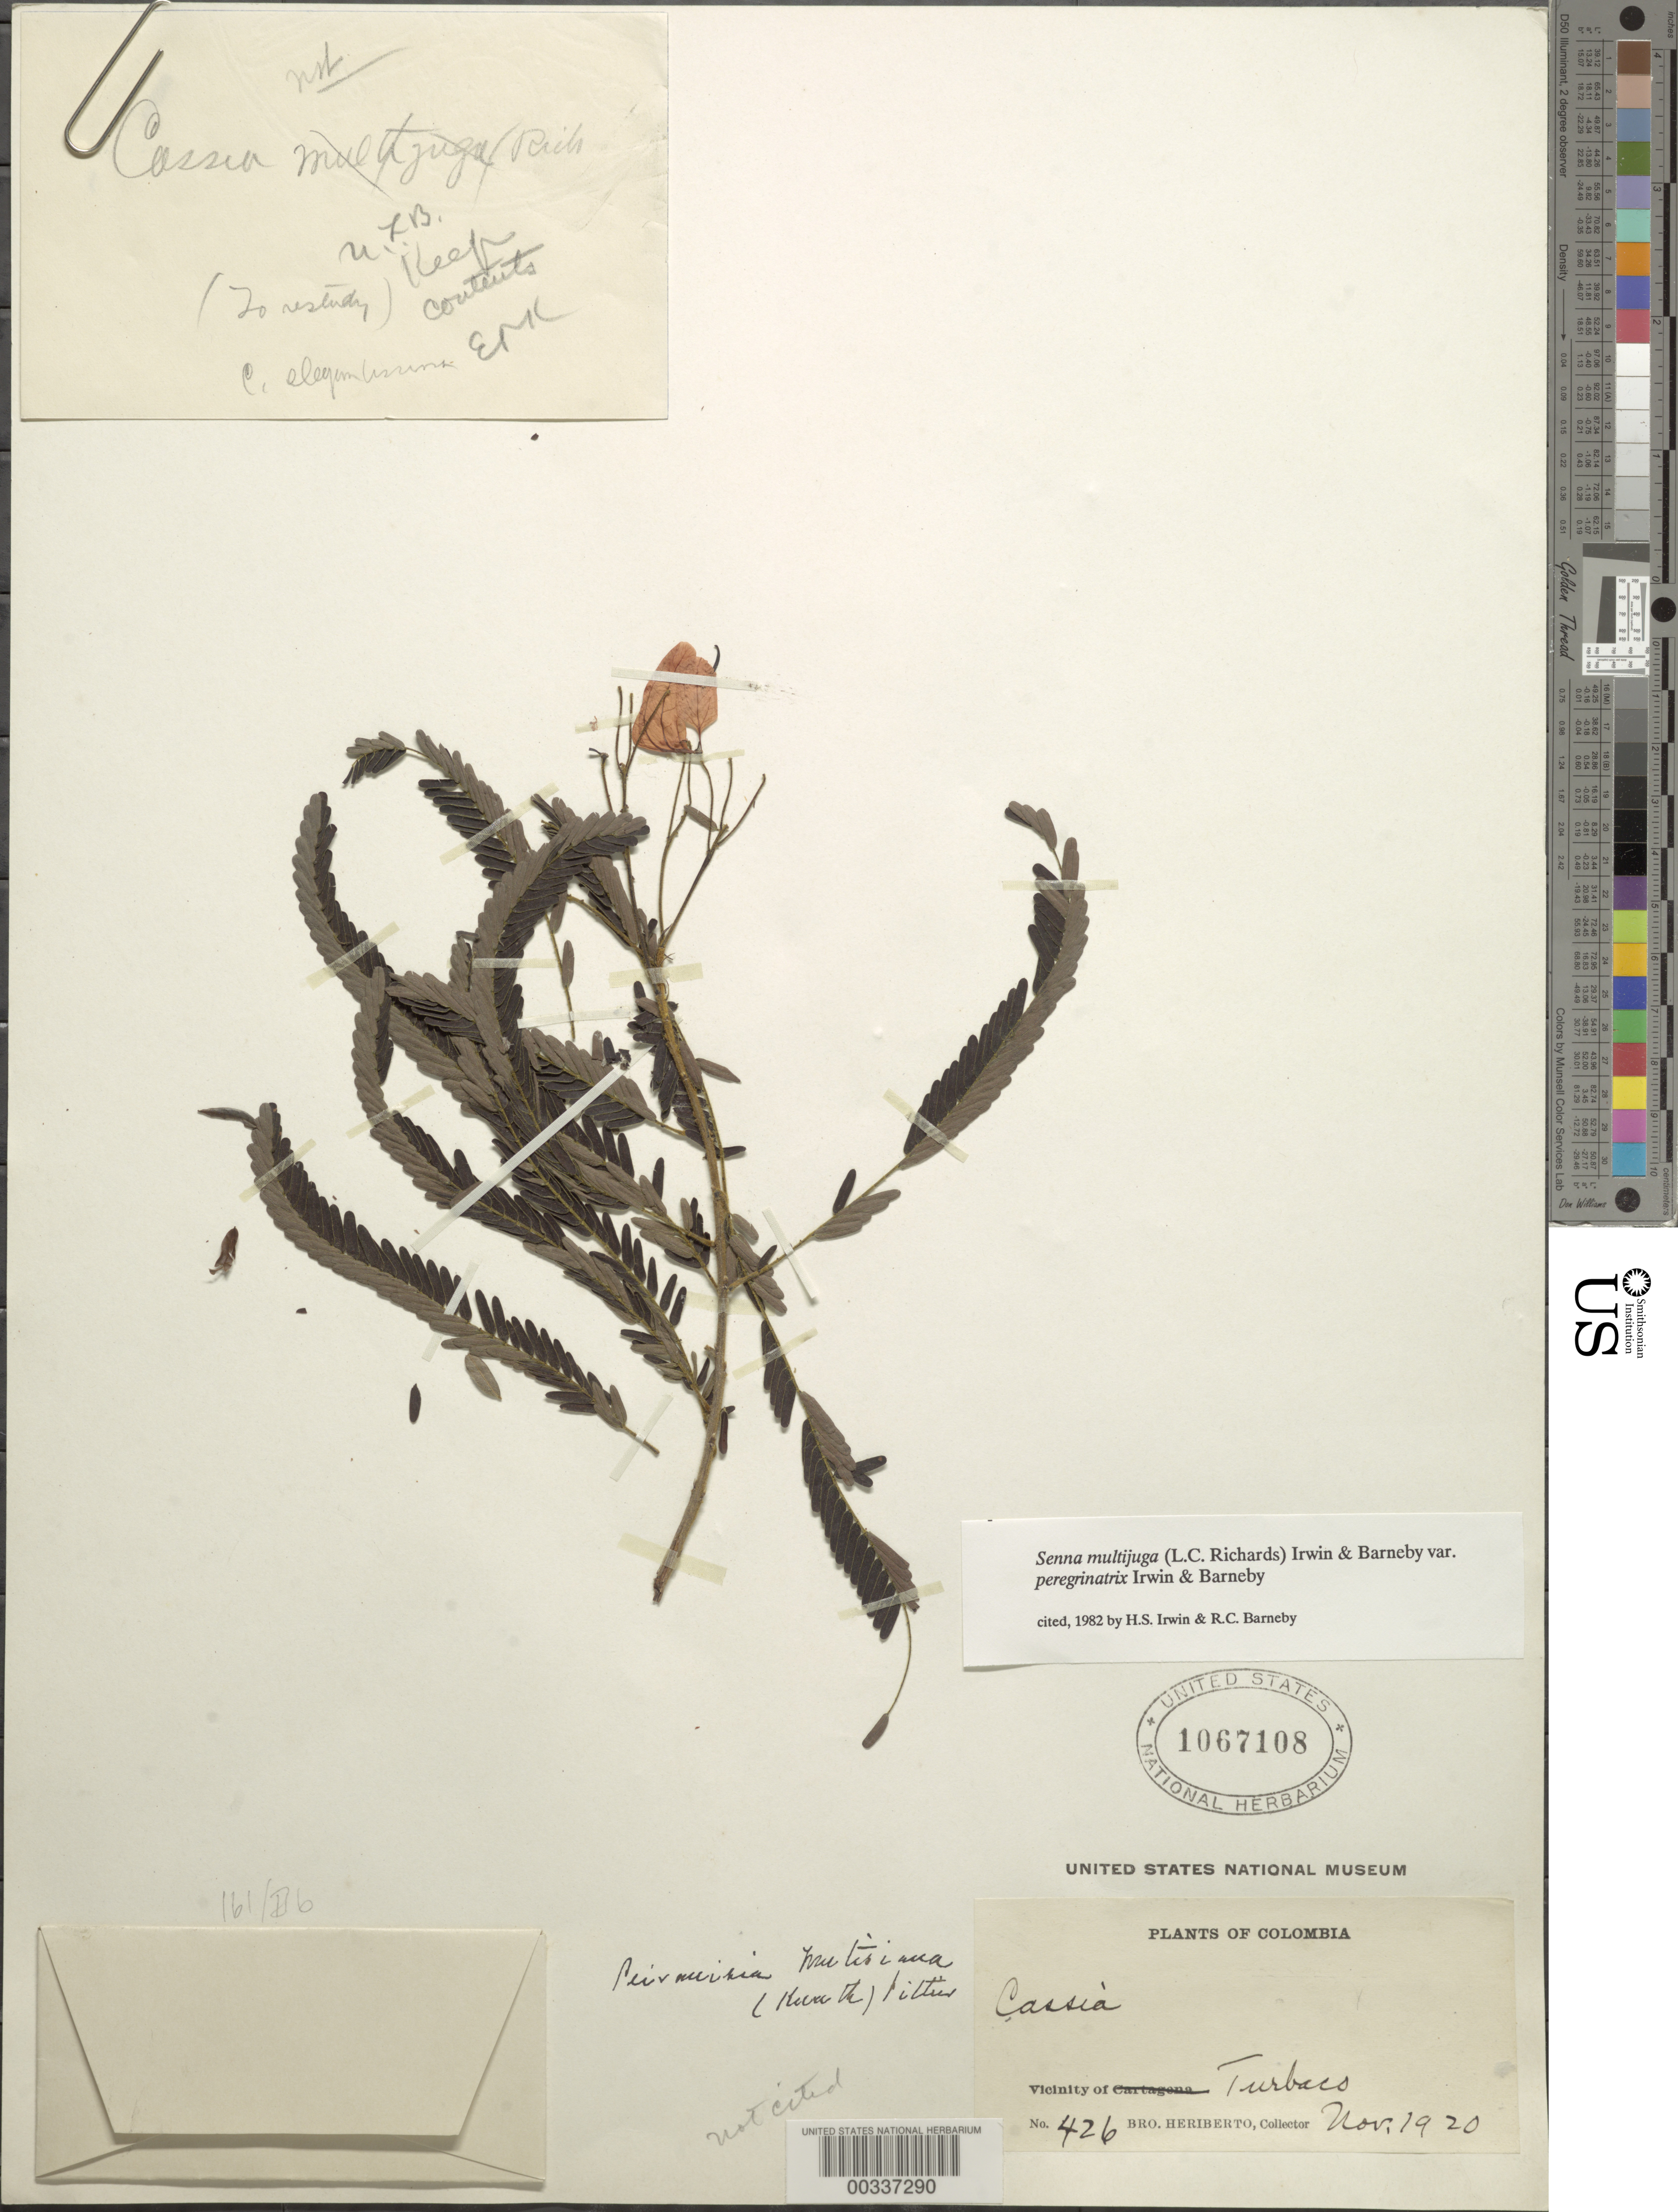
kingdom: Plantae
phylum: Tracheophyta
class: Magnoliopsida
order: Fabales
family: Fabaceae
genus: Senna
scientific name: Senna multijuga var. peregrinatrix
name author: H.S. Irwin & Barneby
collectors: B. Herbierto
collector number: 426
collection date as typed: Nov 1920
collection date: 1920-11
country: Colombia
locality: Vicinity of Turbaco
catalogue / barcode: US 1067108